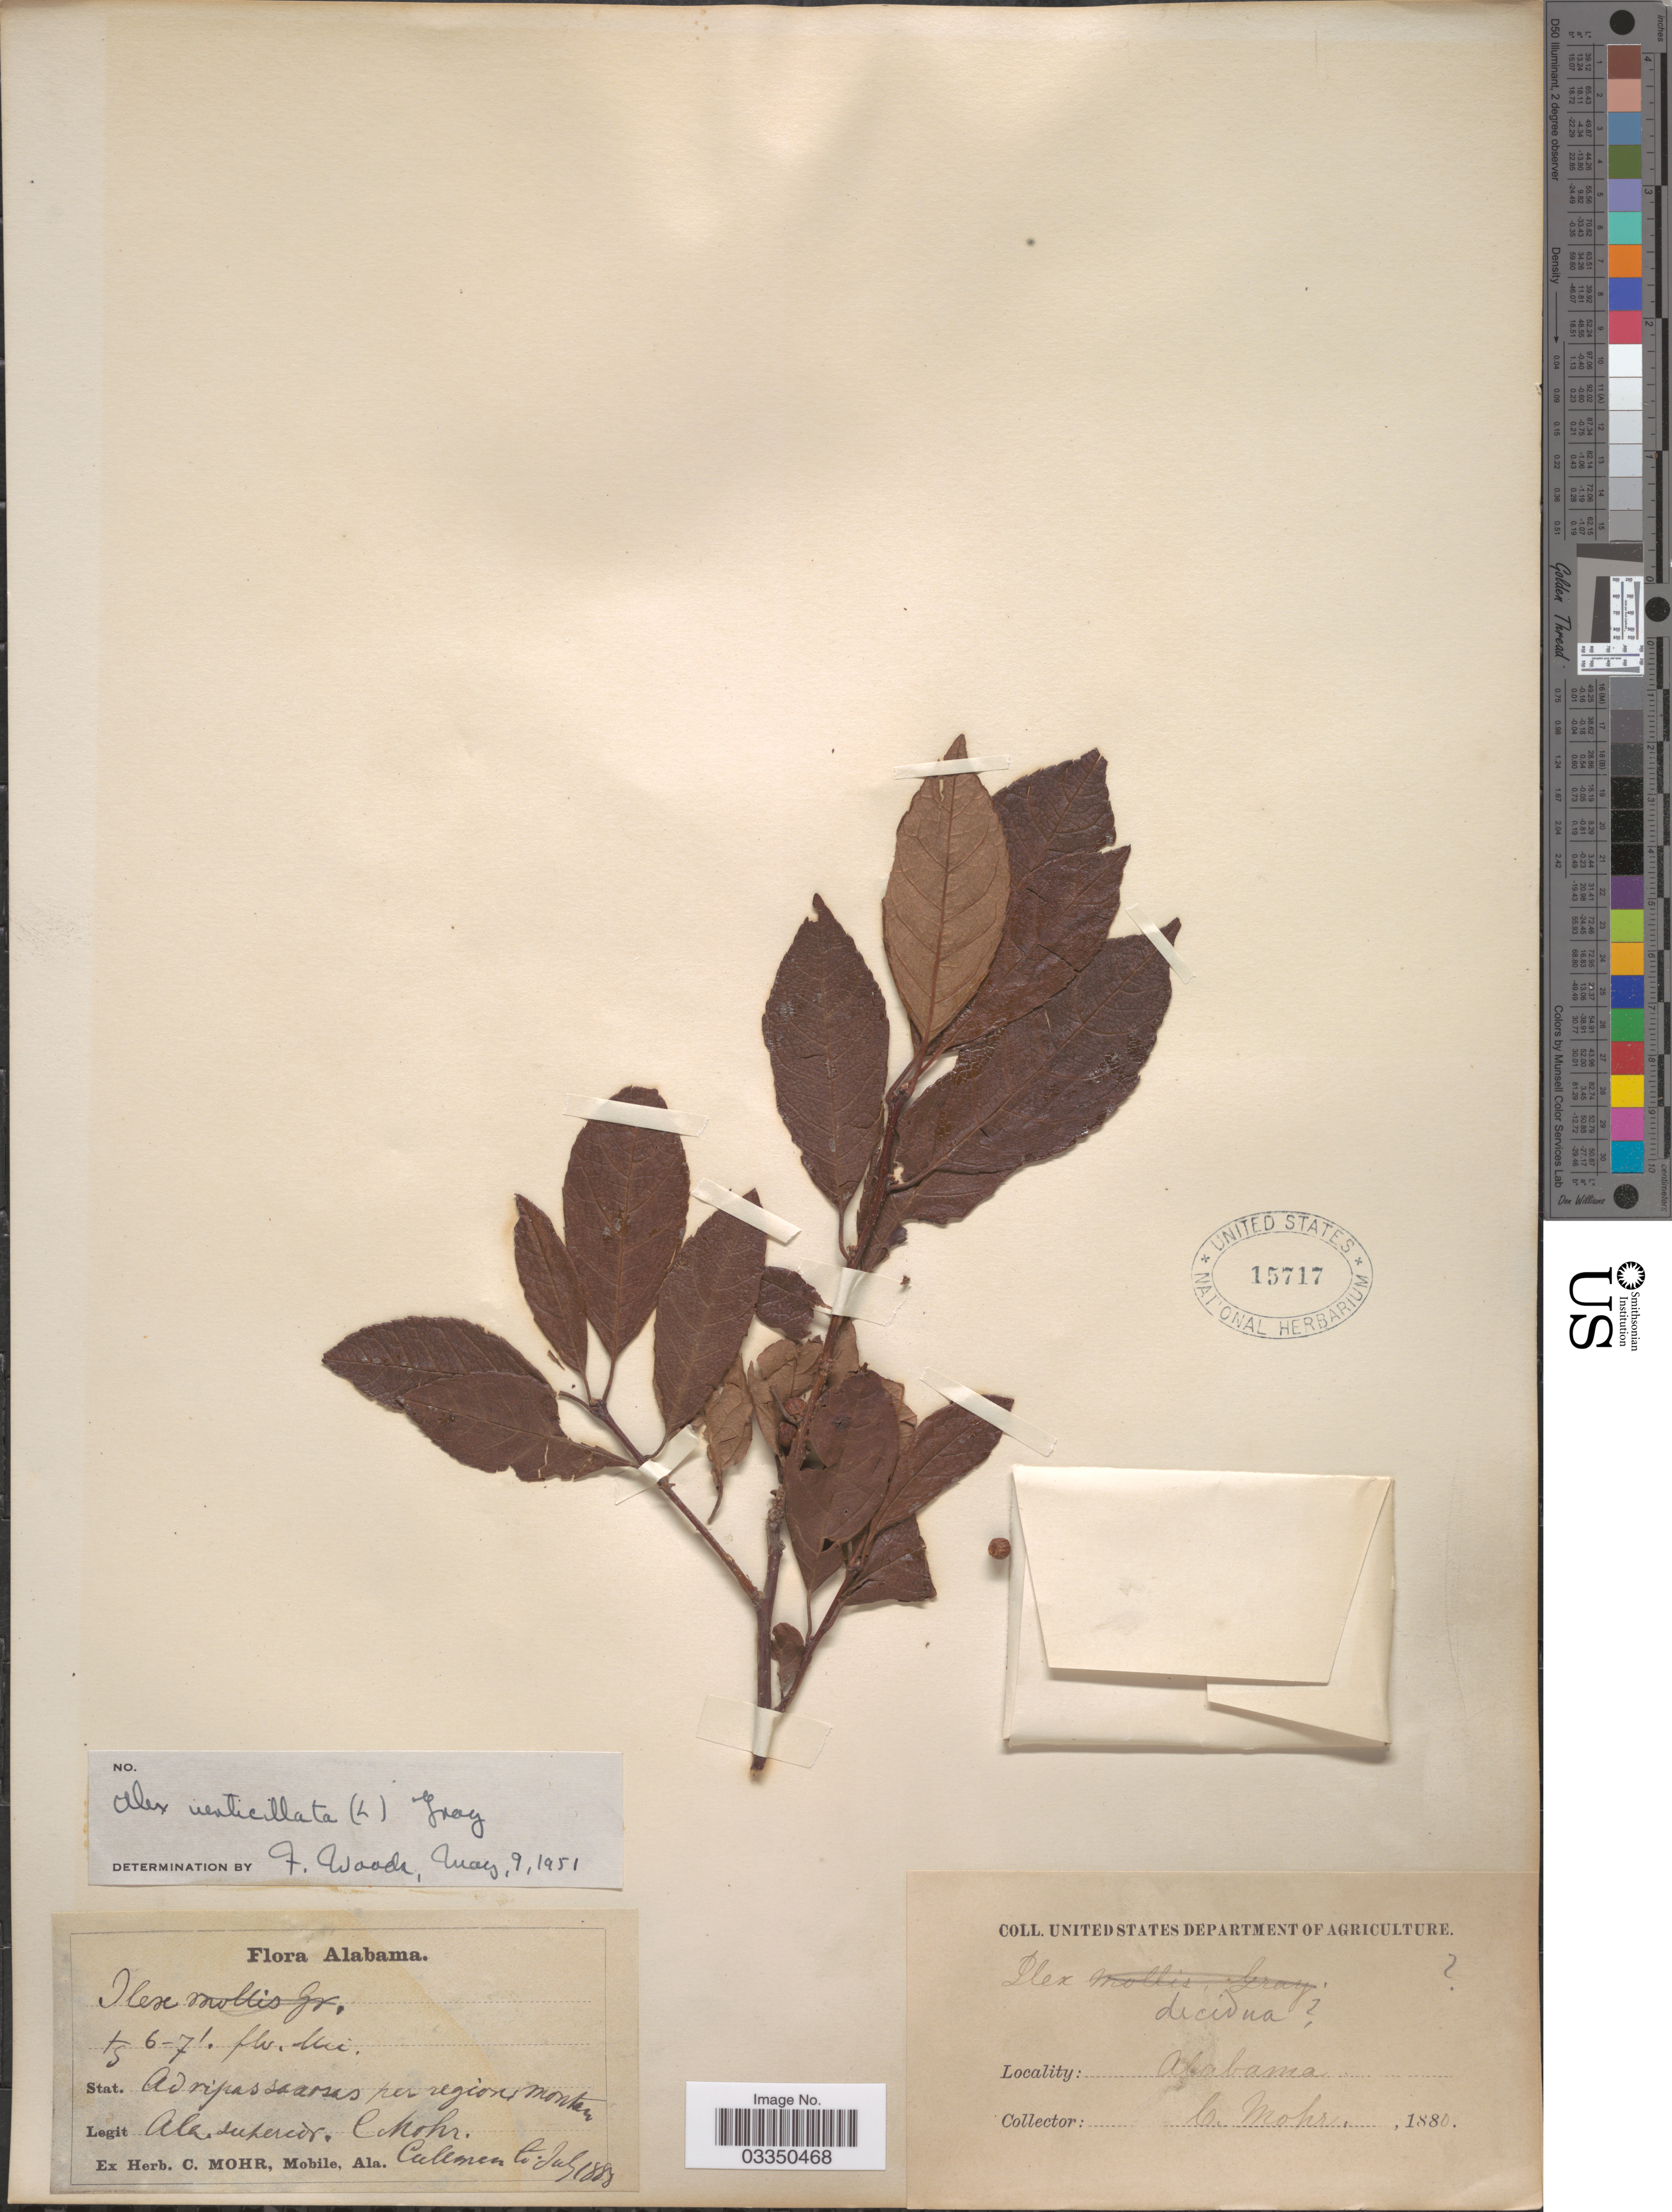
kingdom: Plantae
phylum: Tracheophyta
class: Magnoliopsida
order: Aquifoliales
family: Aquifoliaceae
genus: Ilex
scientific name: Ilex verticillata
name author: (L.) A. Gray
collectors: C. T. Mohr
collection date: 1880-07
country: United States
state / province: Alabama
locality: Cullman Co.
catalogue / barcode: US 15717